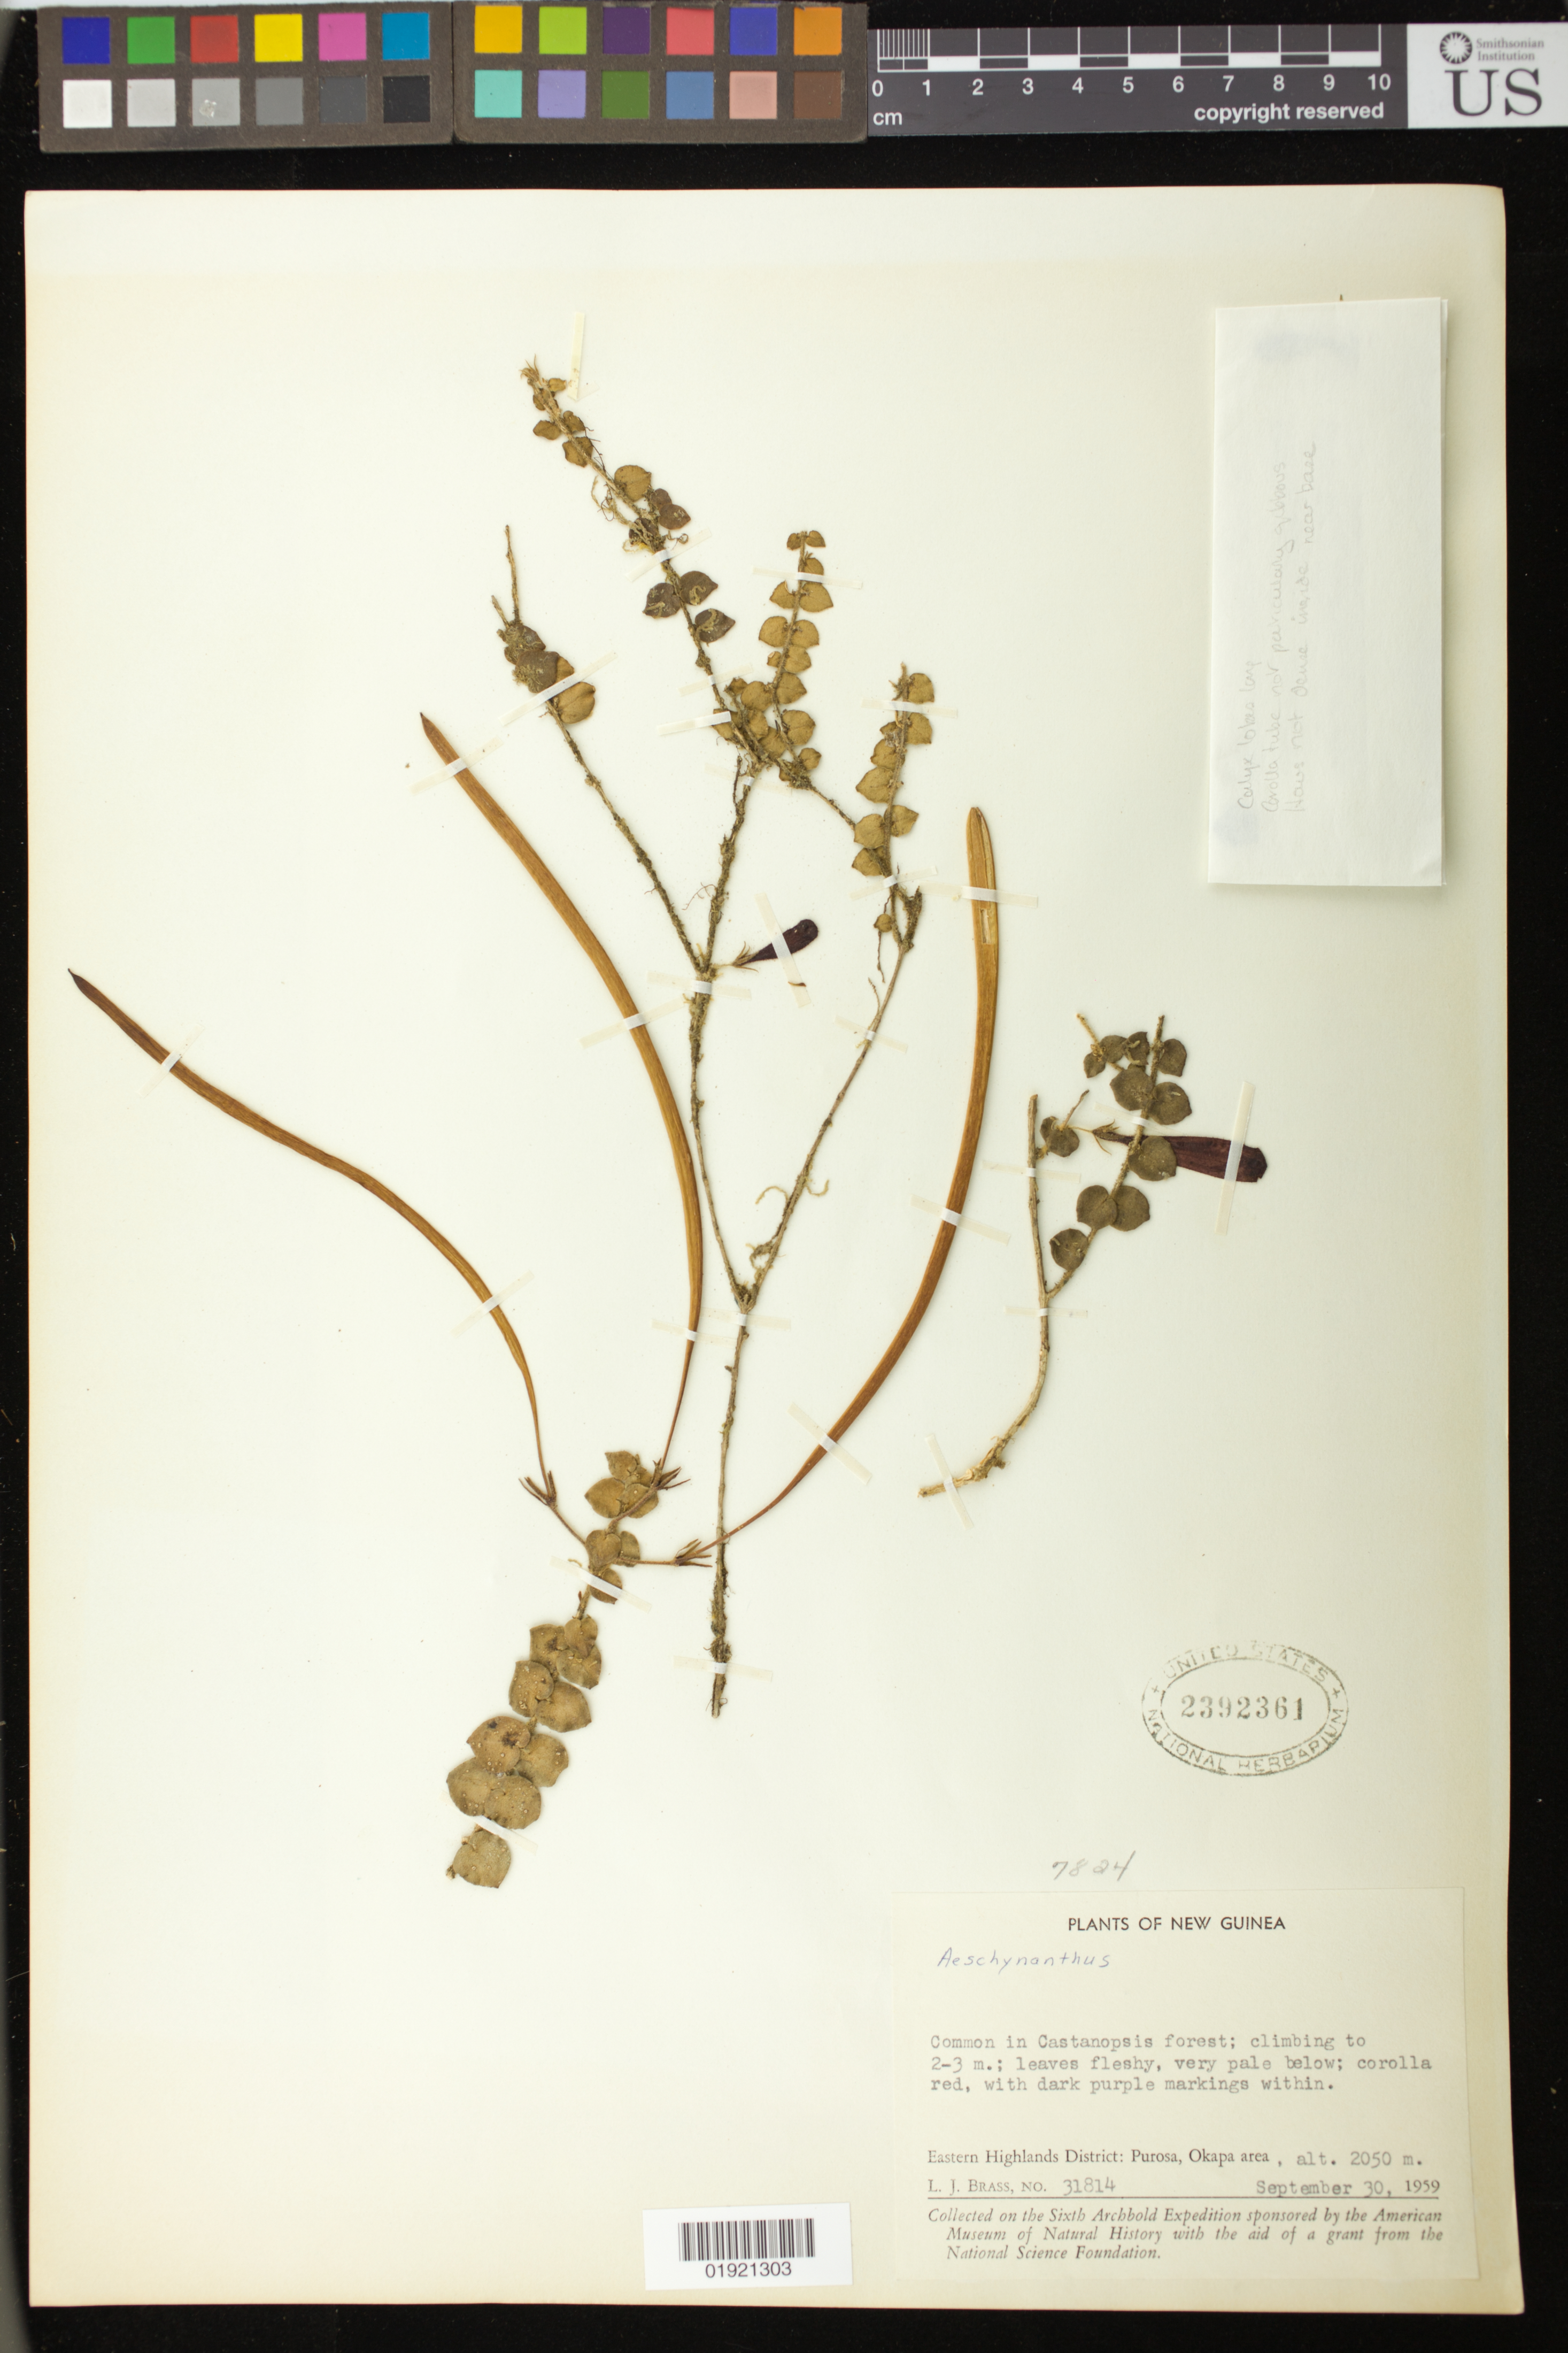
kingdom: Plantae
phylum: Tracheophyta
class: Magnoliopsida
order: Lamiales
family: Gesneriaceae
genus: Aeschynanthus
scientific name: Aeschynanthus sp.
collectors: L. J. Brass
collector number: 31814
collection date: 1959-09-30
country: Papua New Guinea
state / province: Eastern Highlands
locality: Purosa, Okapa area.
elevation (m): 2050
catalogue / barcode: US 2392361